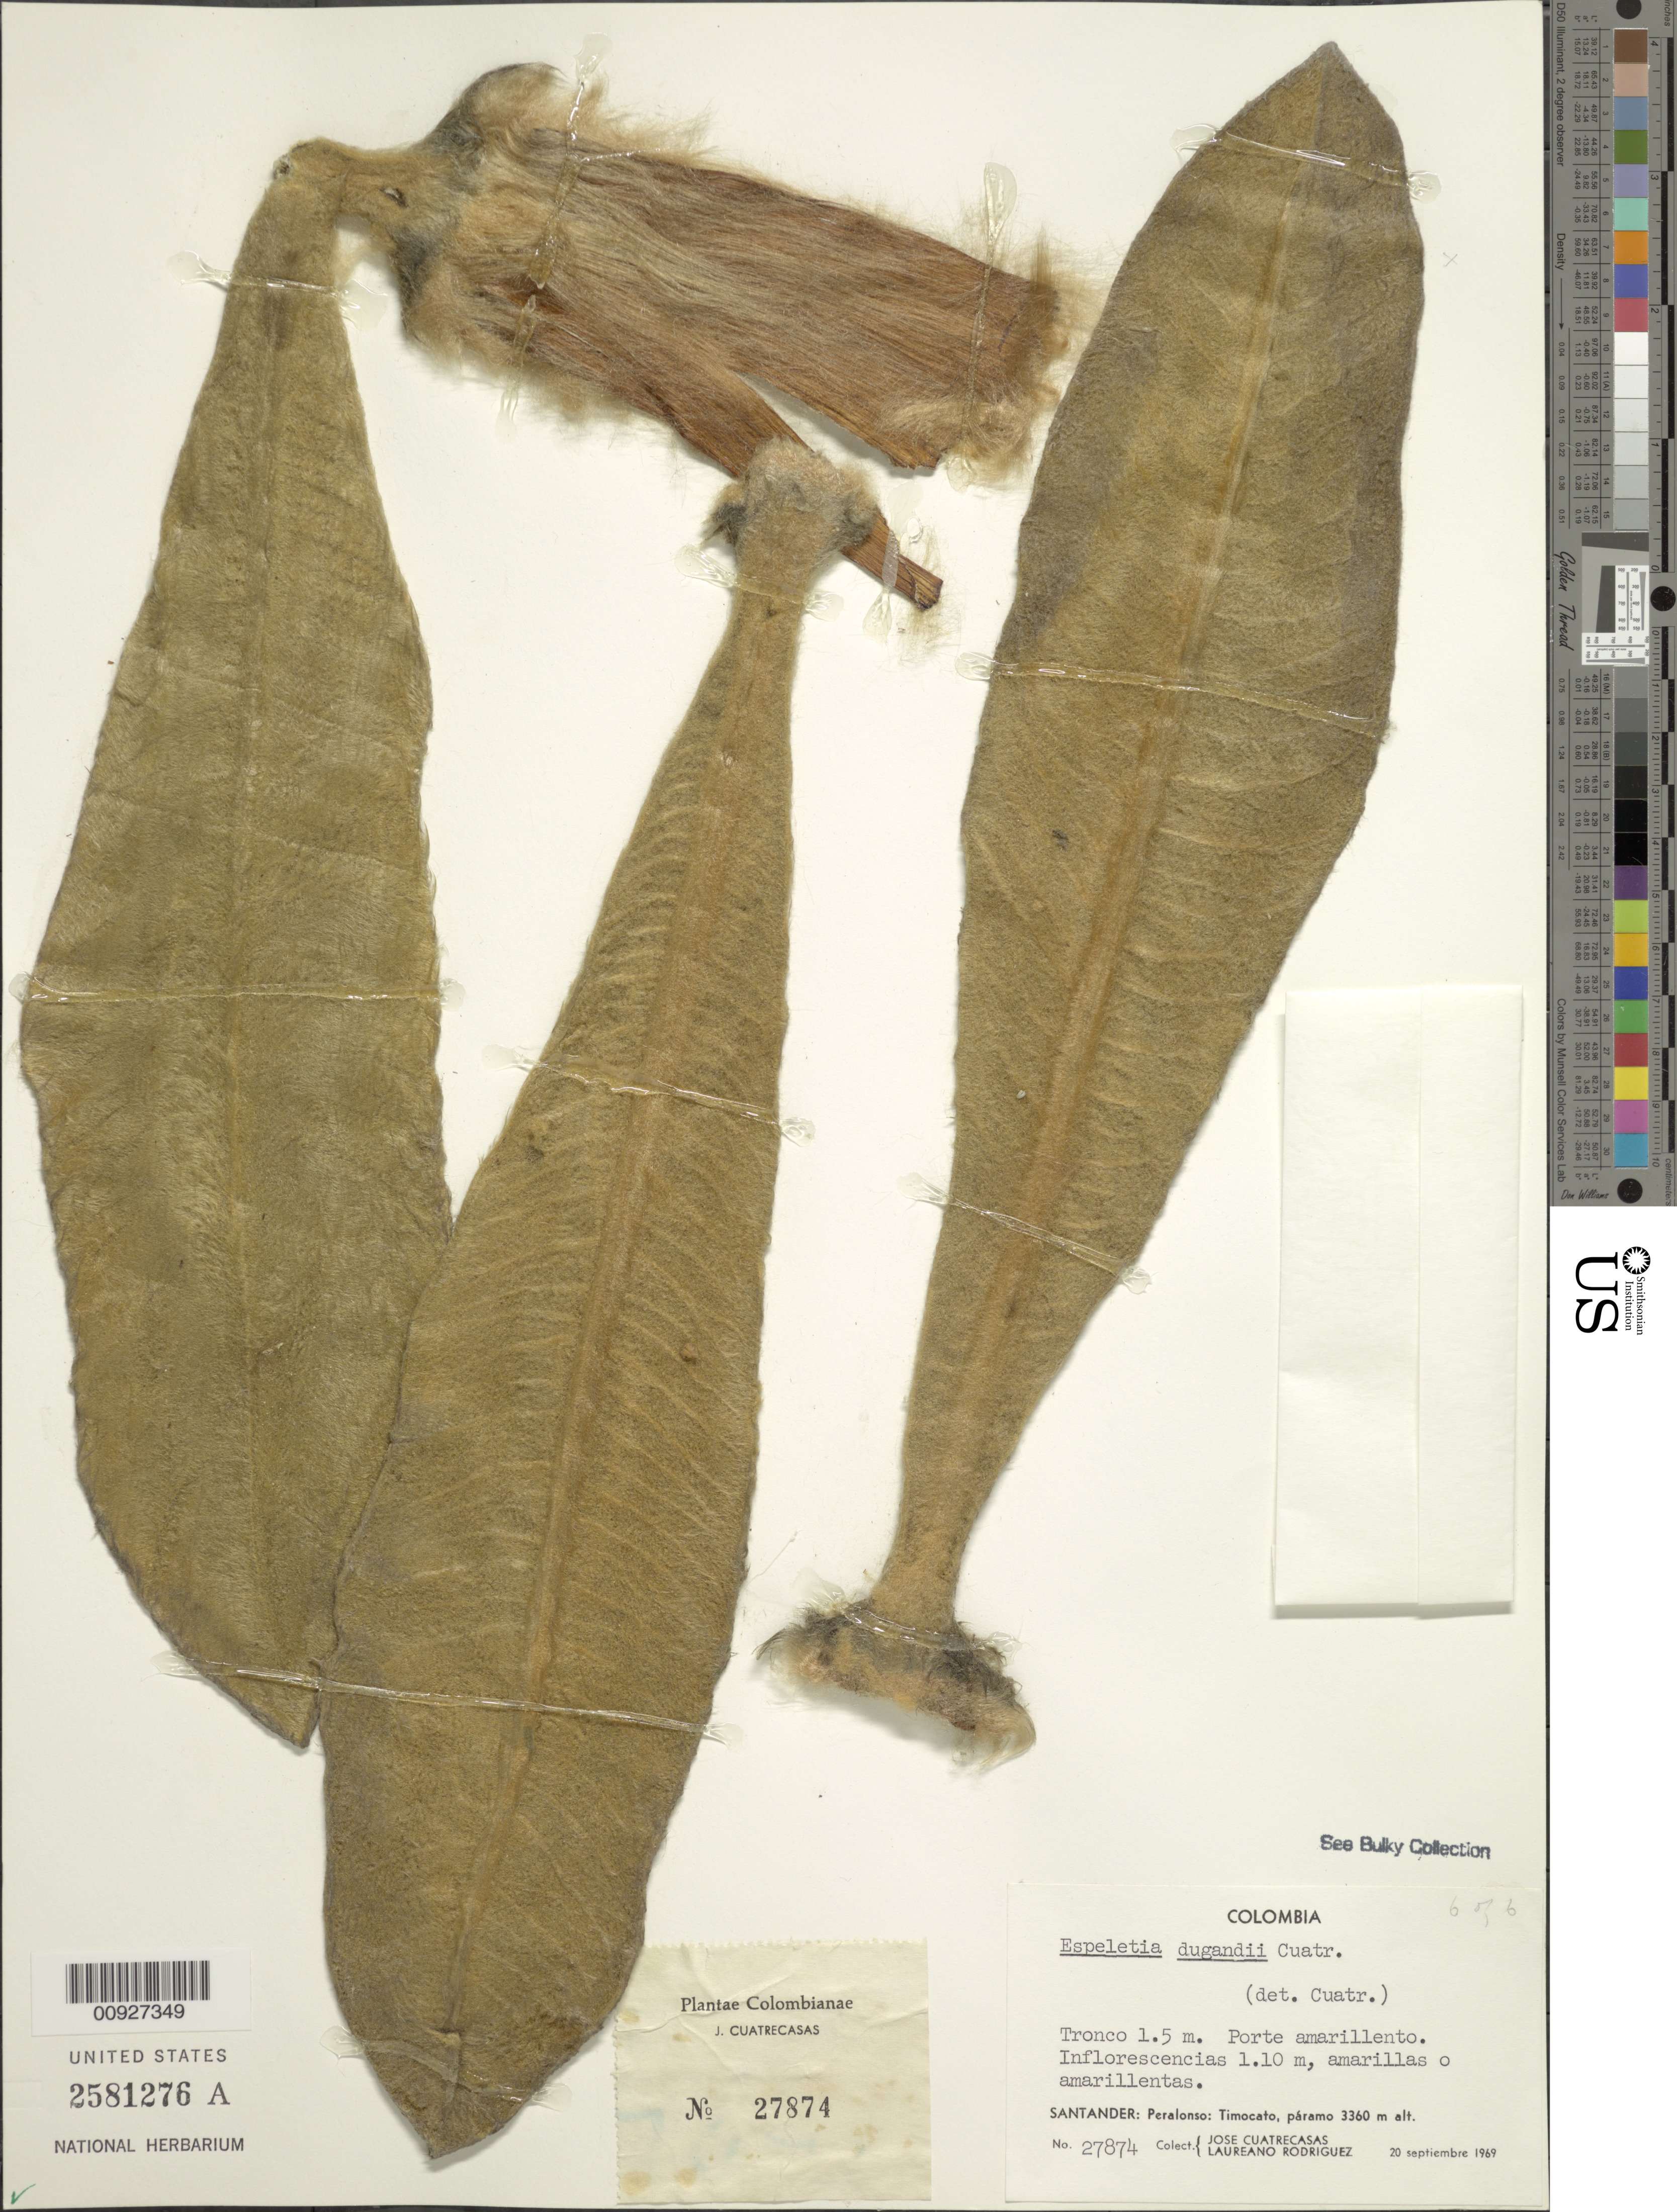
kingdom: Plantae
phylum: Tracheophyta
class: Magnoliopsida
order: Asterales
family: Asteraceae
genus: Espeletia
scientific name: Espeletia dugandii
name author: Cuatrec.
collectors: J. Cuatrecasas & L. Rodriguez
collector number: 27874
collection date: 1969-09-20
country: Colombia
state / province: Santander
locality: Peralonso: Timocato.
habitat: Páramo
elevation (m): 3360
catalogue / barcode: US 2581276A